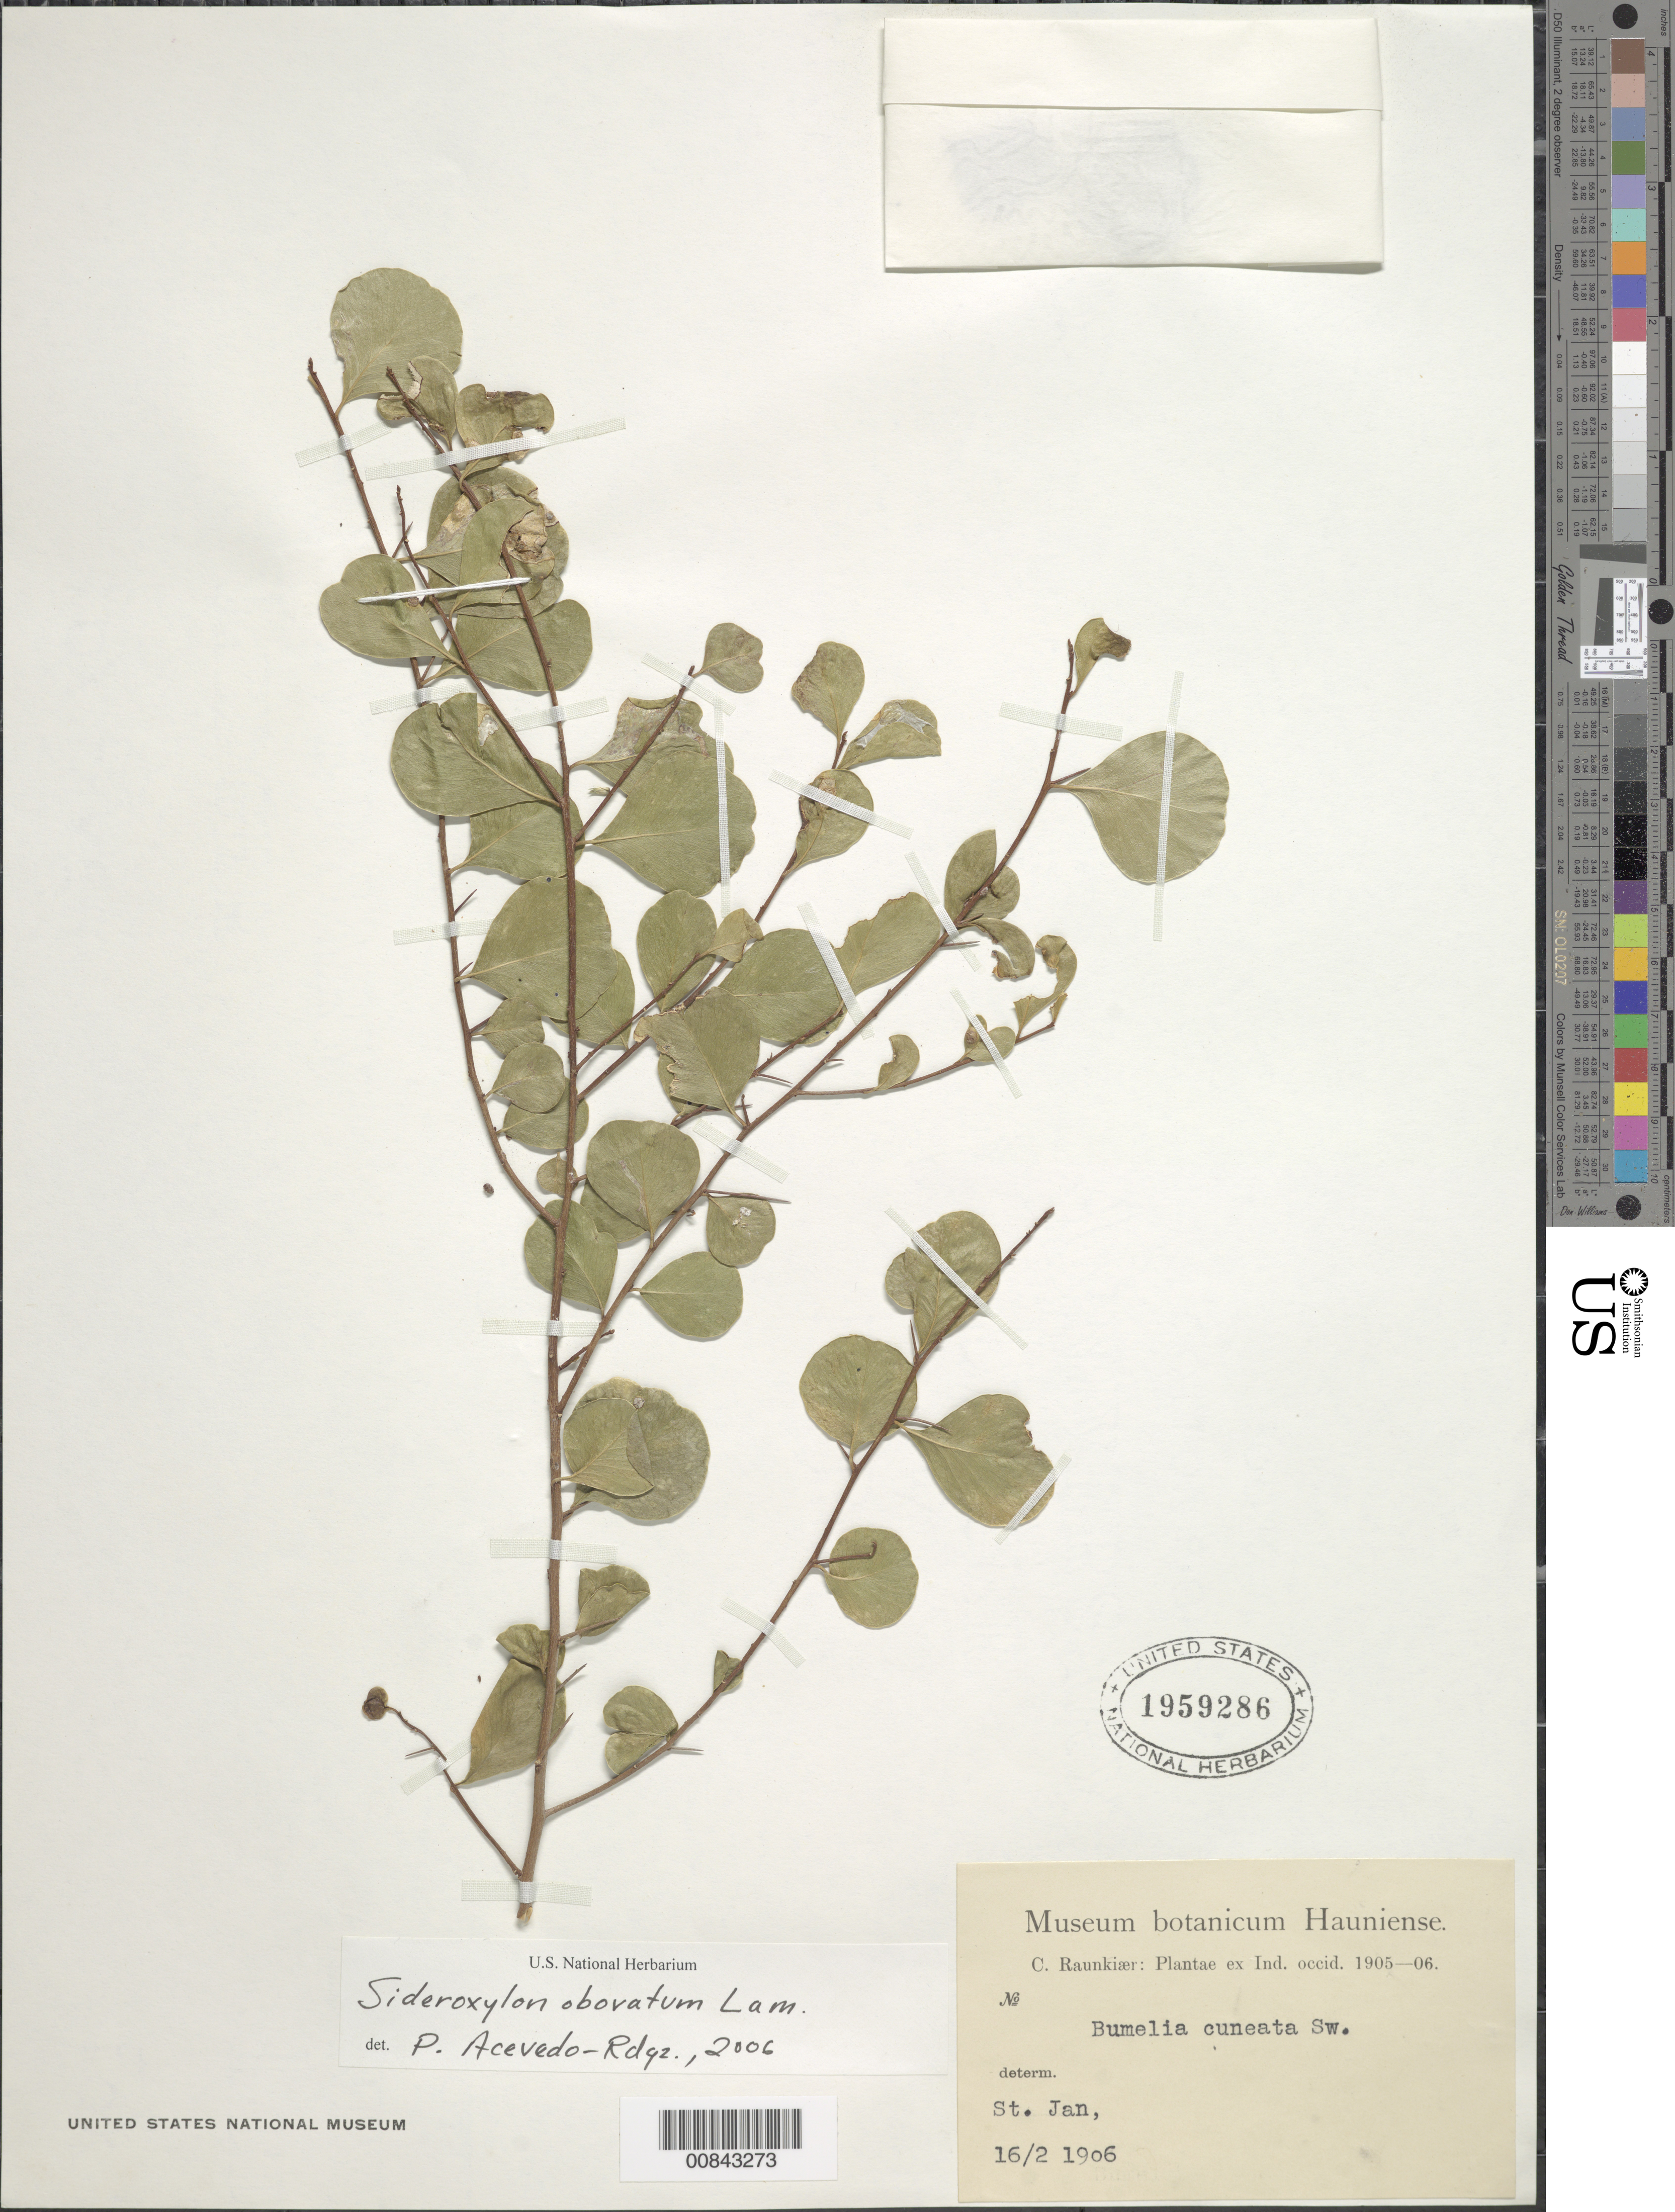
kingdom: Plantae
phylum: Tracheophyta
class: Magnoliopsida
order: Ericales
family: Sapotaceae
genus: Sideroxylon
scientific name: Sideroxylon obovatum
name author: Lam.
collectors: C. Raunkiær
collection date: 1906-02-16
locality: Ind. occid., St. Jan [unsure placement].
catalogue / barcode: US 1959286